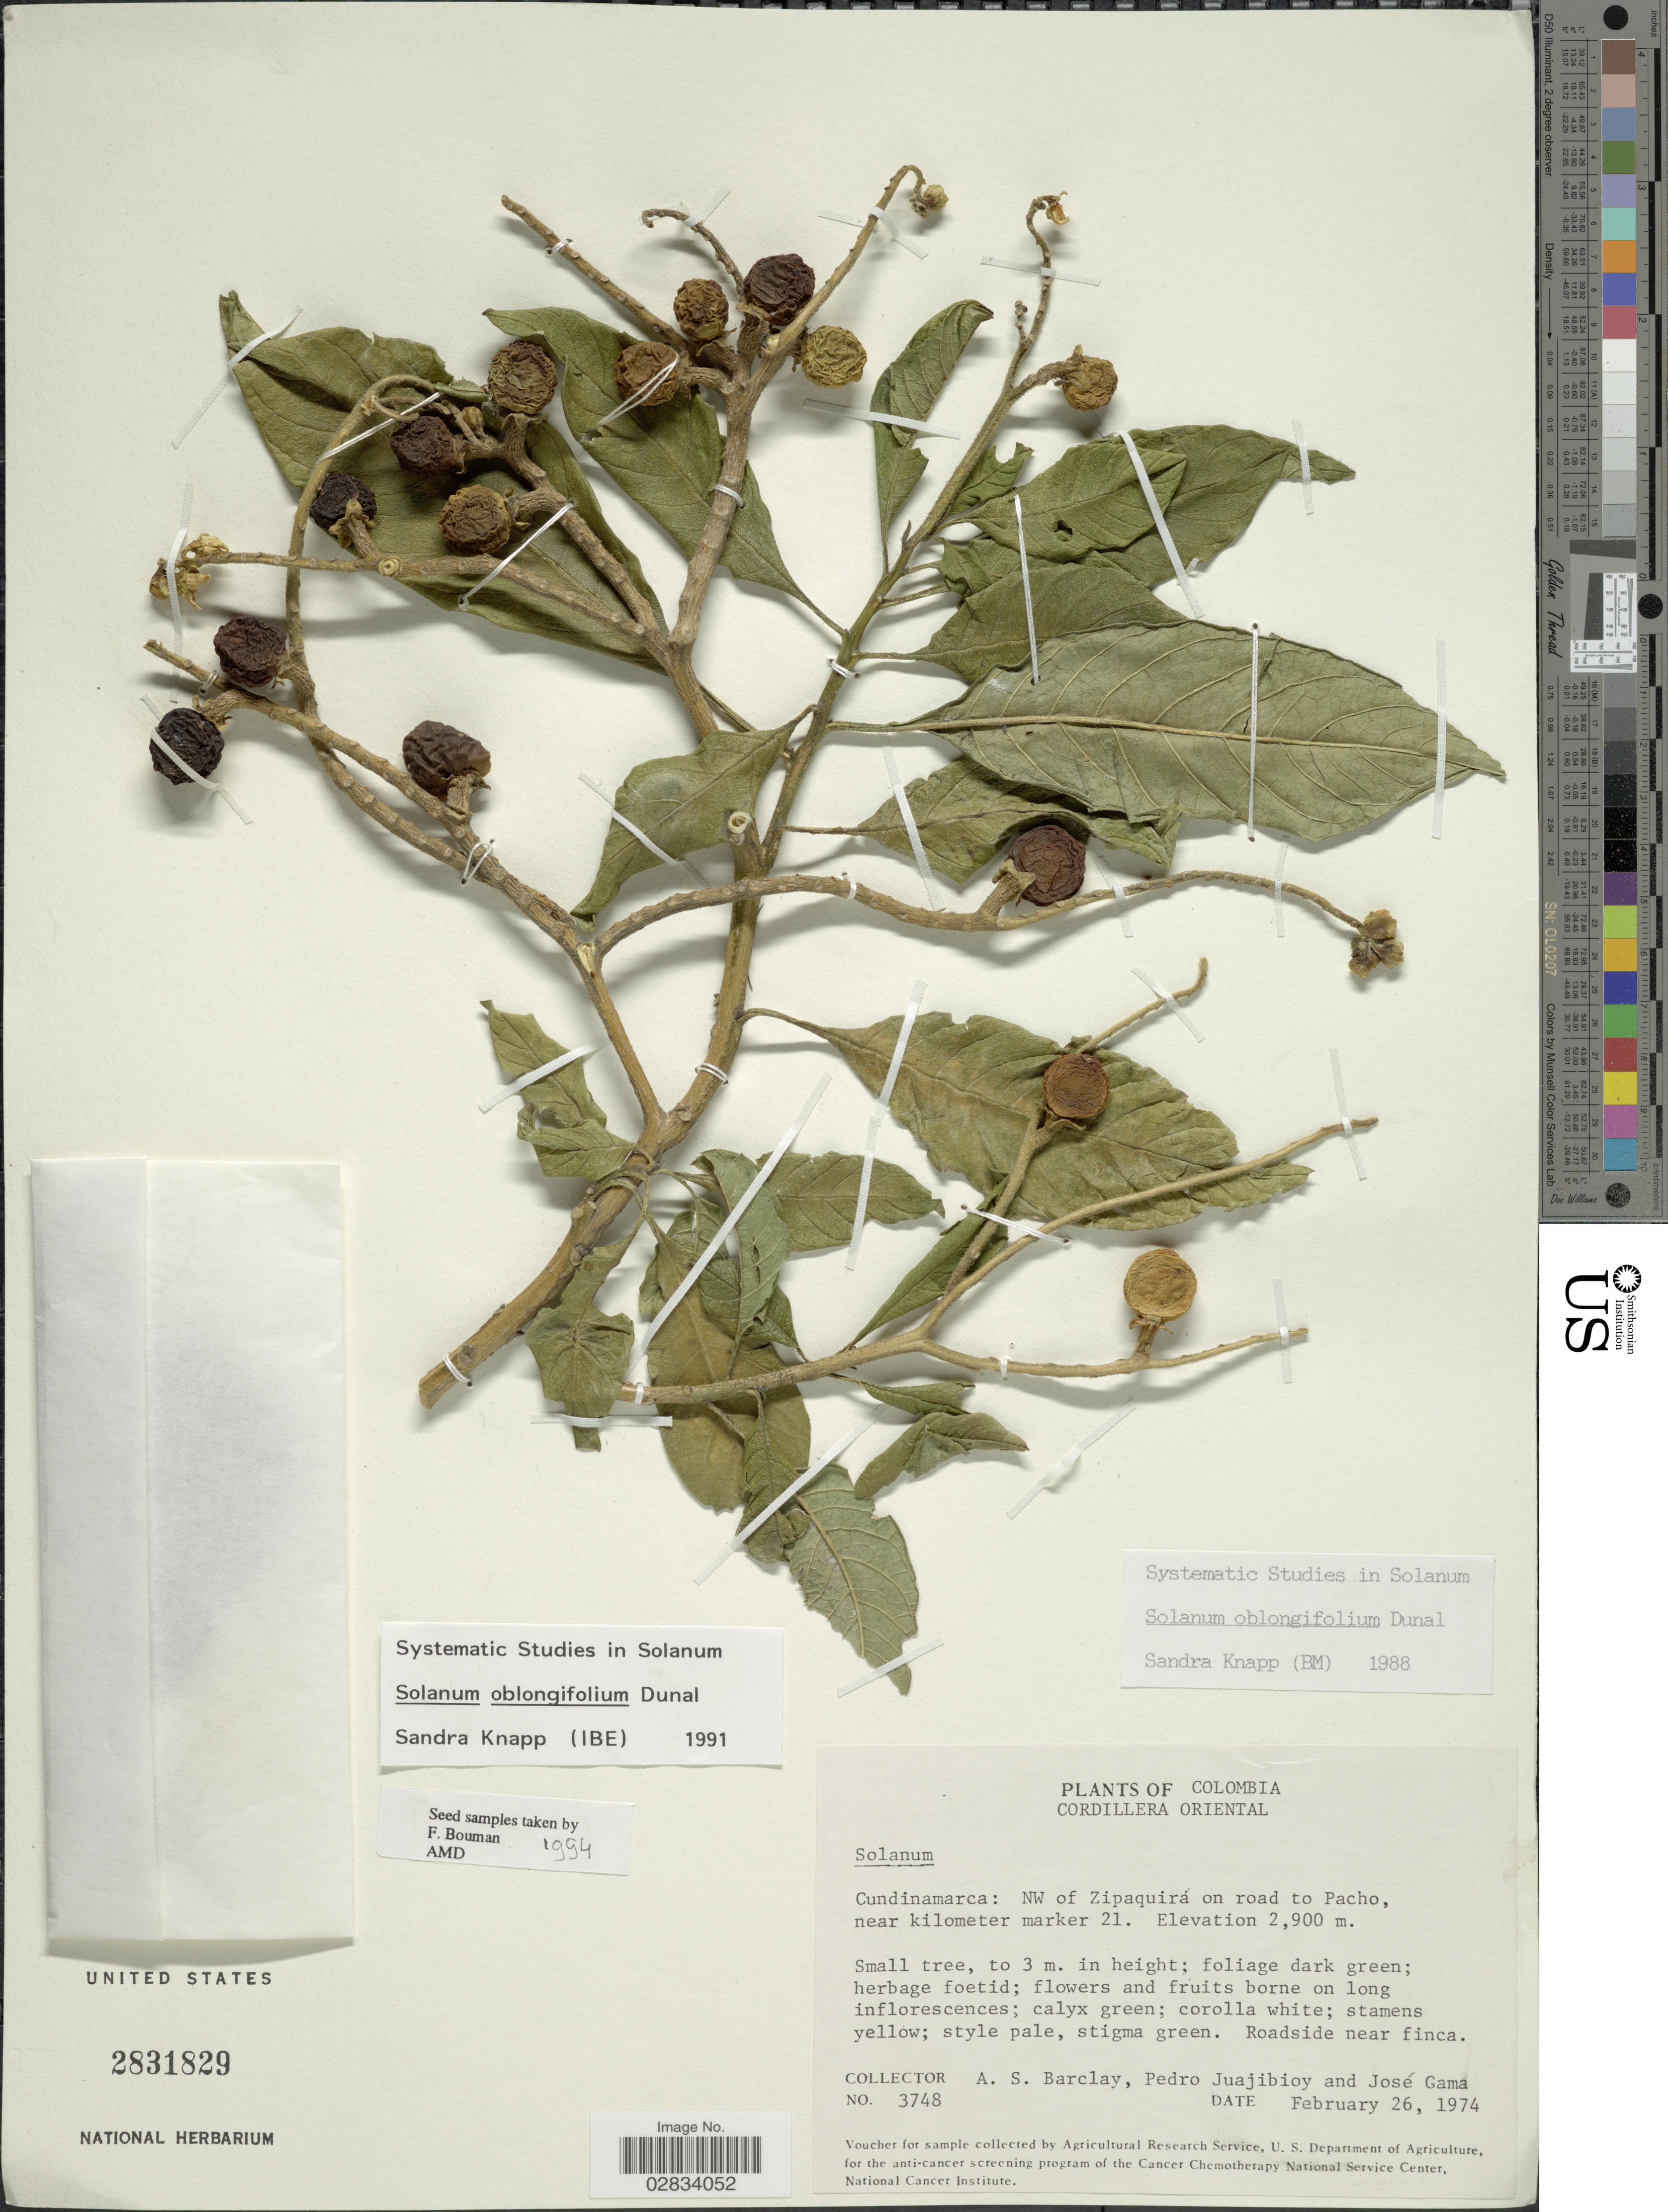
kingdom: Plantae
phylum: Tracheophyta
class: Magnoliopsida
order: Solanales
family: Solanaceae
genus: Solanum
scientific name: Solanum oblongifolium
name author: Duval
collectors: A. S. Barclay, P. Juajibioy & J. Gama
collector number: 3748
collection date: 1974-02-26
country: Colombia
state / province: Cundinamarca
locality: Cordillera Oriental, NW of Zipaquira on road to Pacho, near kilometer marker 21.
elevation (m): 2900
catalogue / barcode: US 2831829